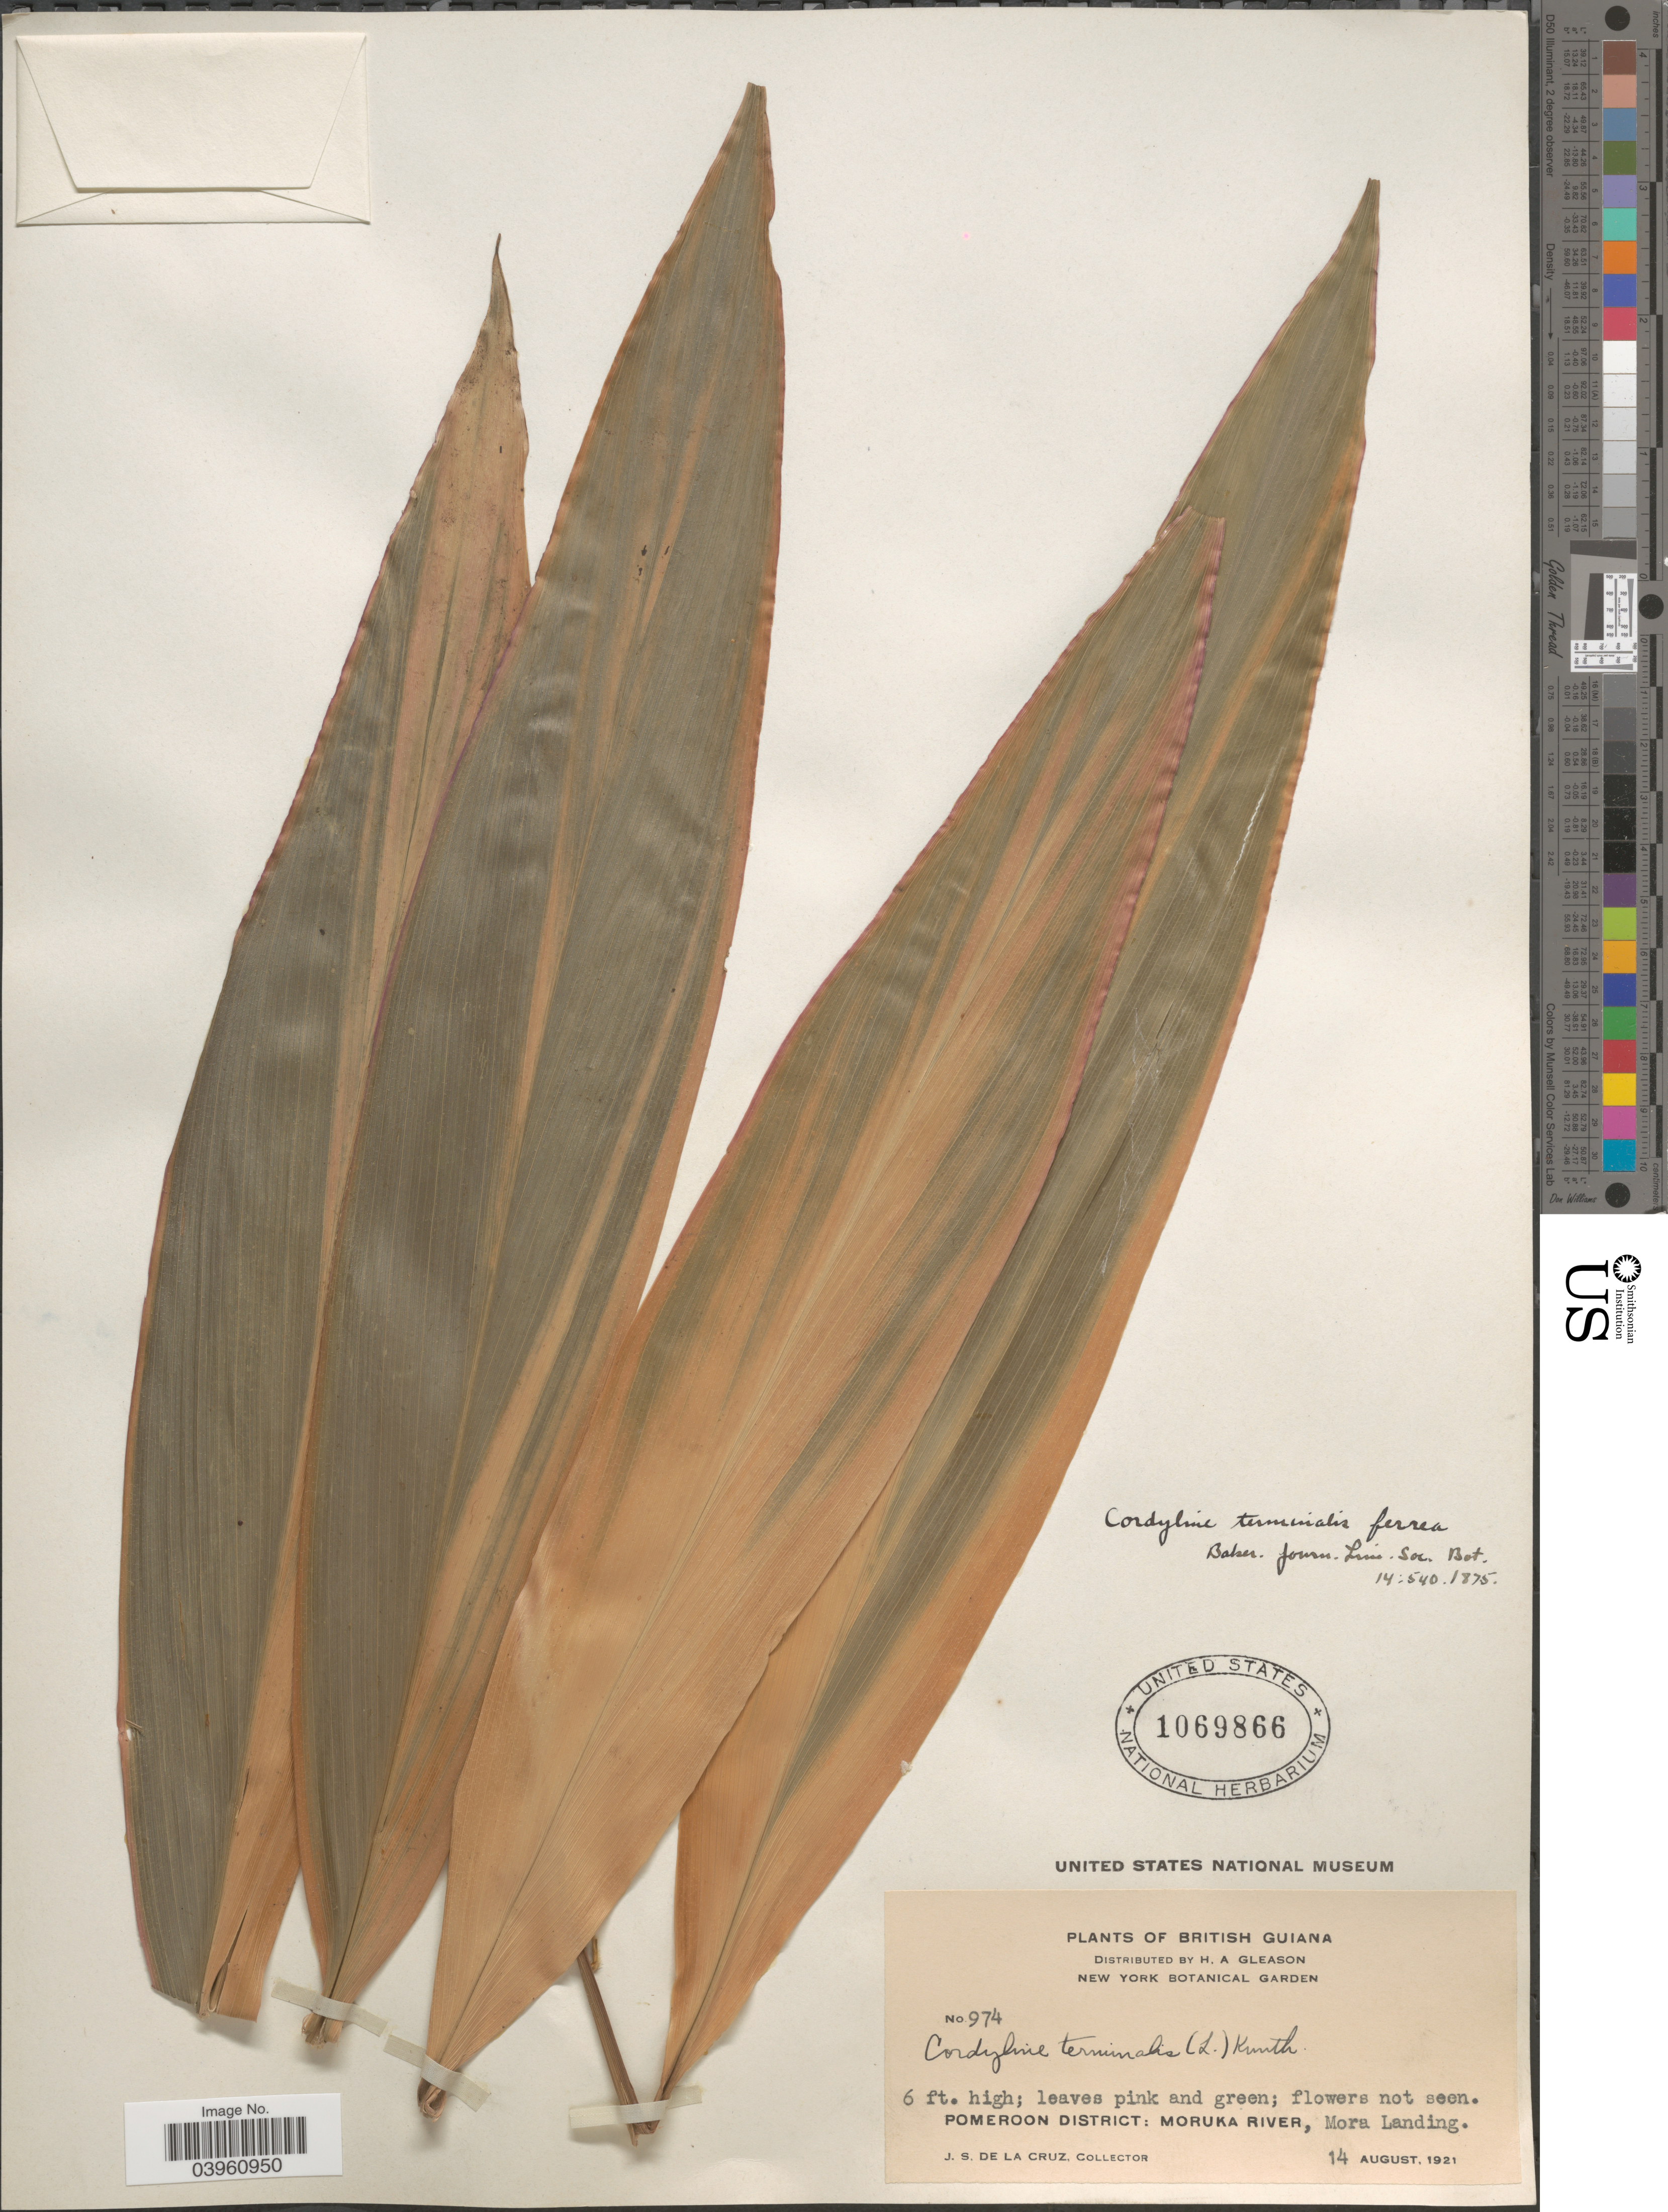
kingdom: Plantae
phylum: Tracheophyta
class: Liliopsida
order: Asparagales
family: Asparagaceae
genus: Cordyline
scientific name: Cordyline terminalis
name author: (L.) Kunth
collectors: J. S. de la Cruz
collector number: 974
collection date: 1921-08-14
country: Guyana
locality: British Guiana. Pomeroon District: Moruka River, Mora Landing.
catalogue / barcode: US 1069866